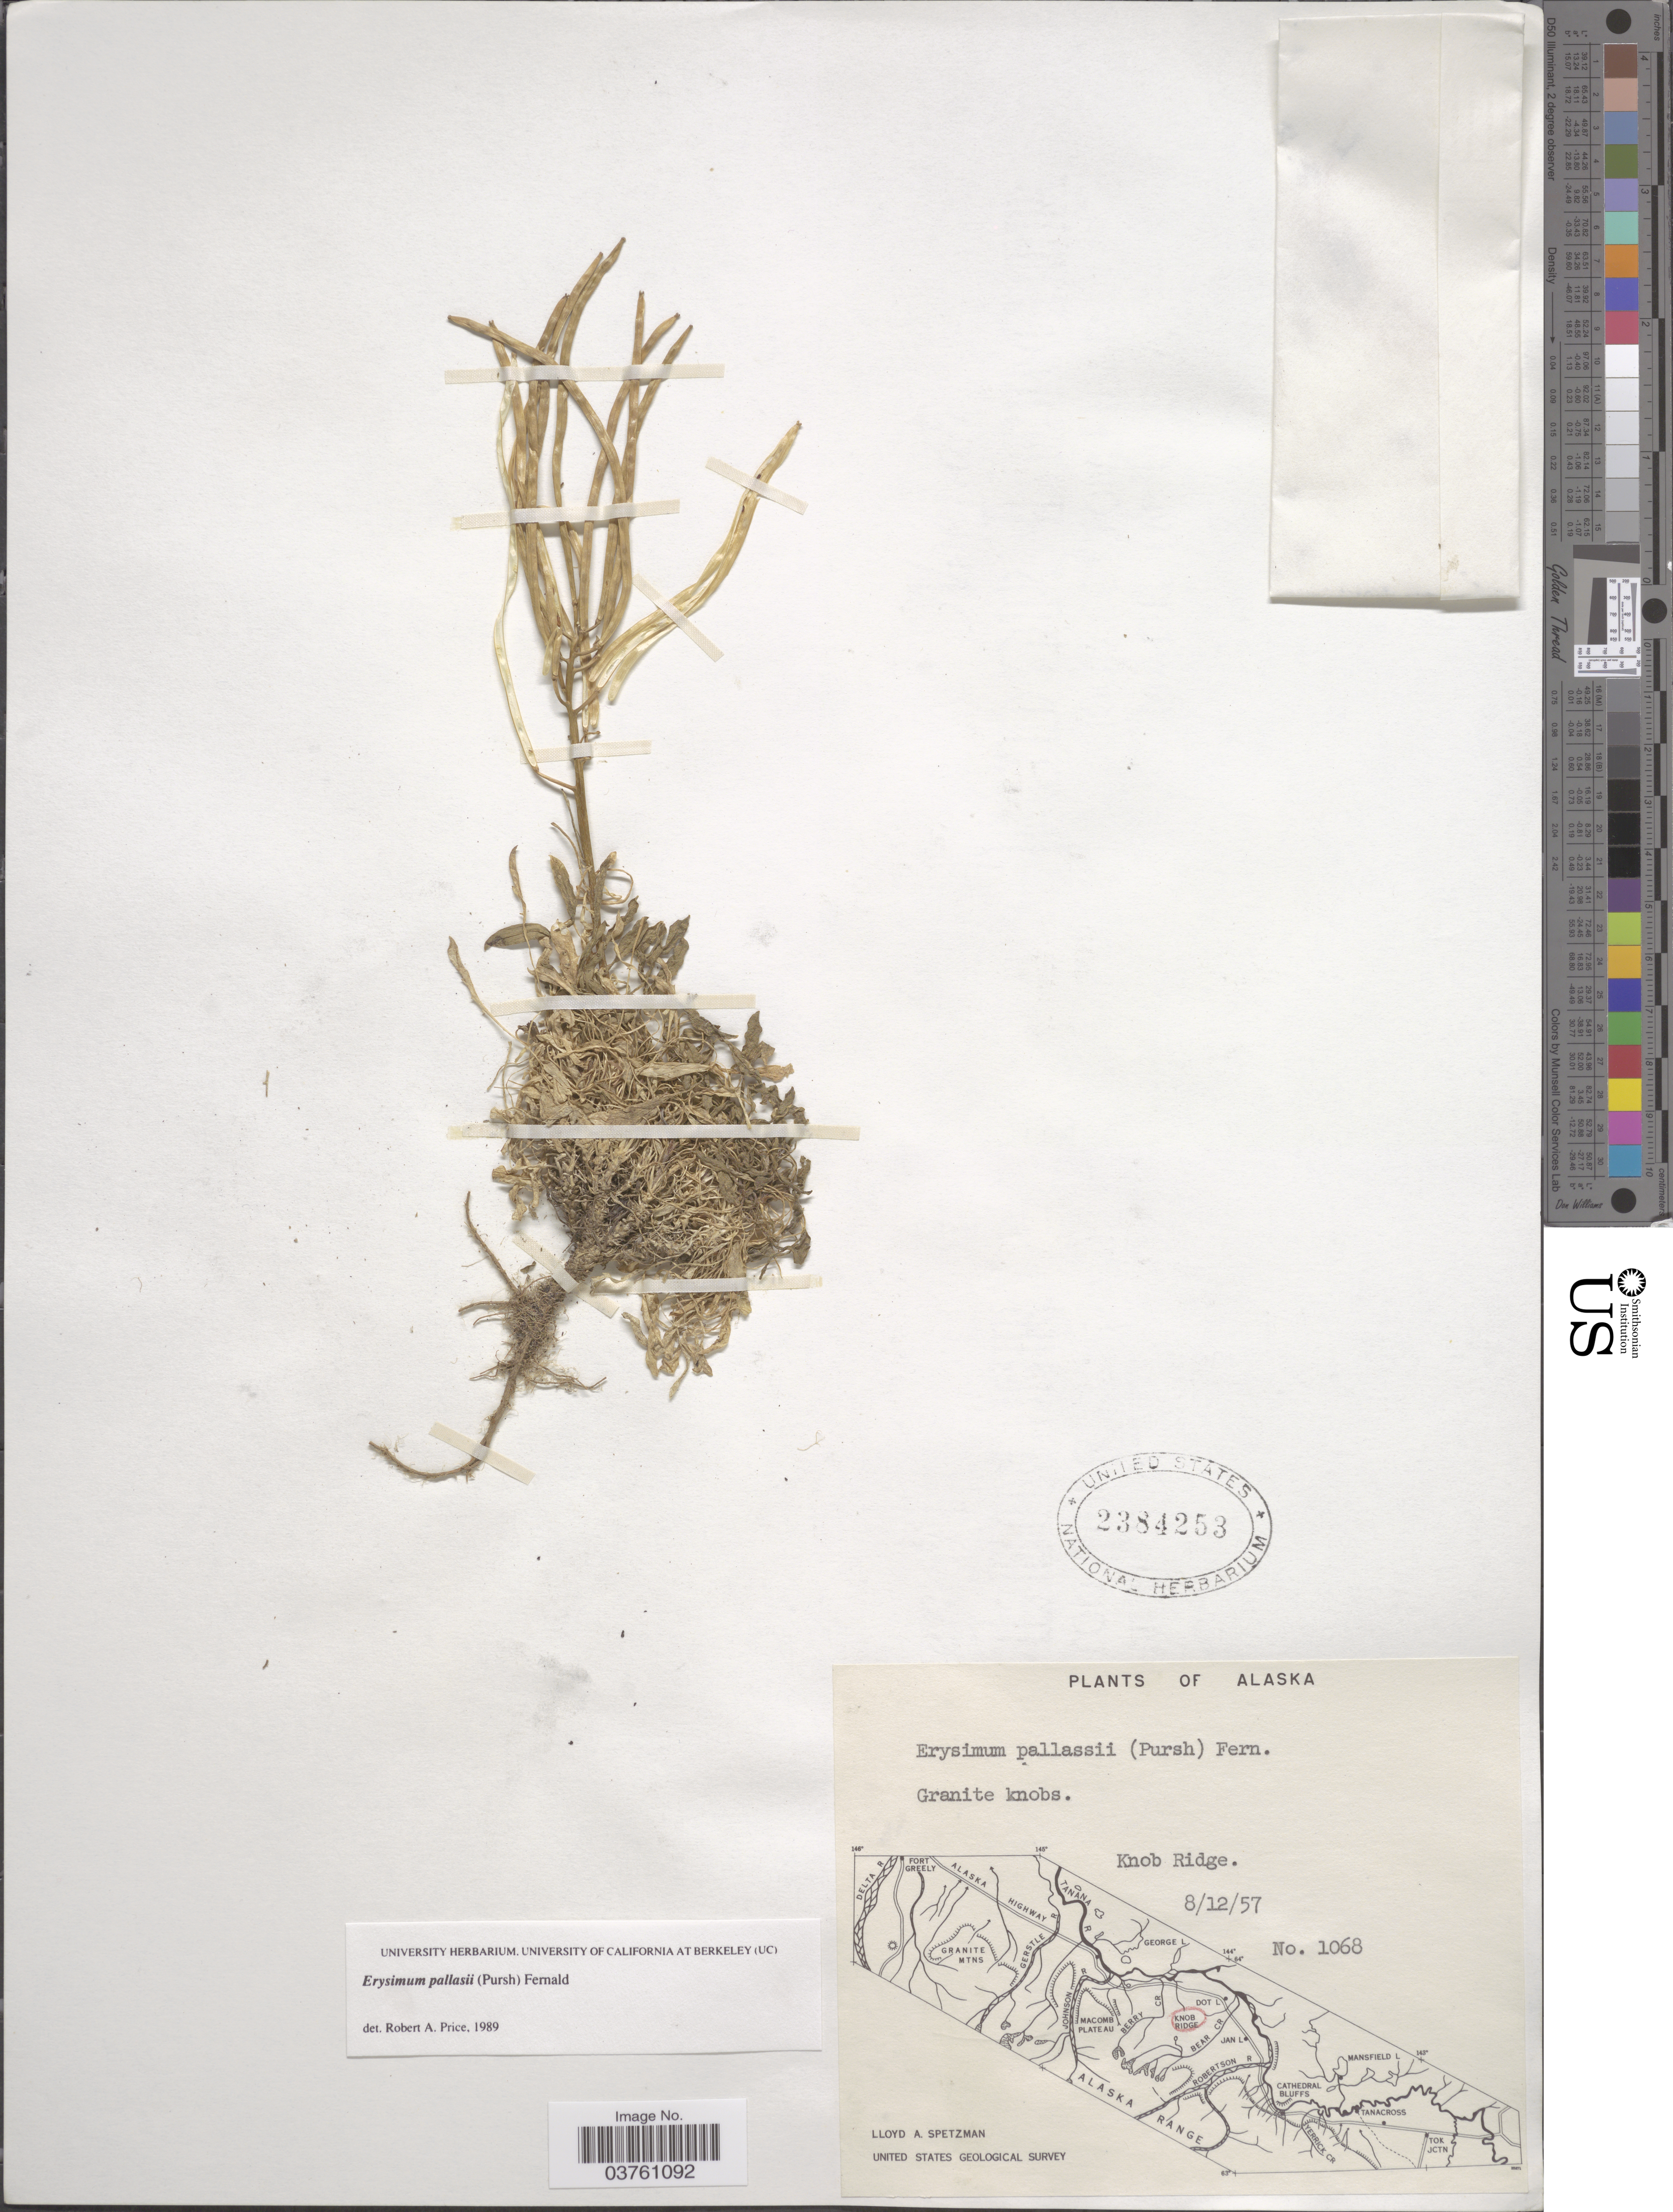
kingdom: Plantae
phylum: Tracheophyta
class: Magnoliopsida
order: Brassicales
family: Brassicaceae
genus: Erysimum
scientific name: Erysimum pallasii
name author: (Pursh) Fernald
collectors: L. Spetzman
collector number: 1068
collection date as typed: Transcribed d/m/y: 12/8/57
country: United States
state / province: Alaska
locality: Granite knobs. Knob Ridge.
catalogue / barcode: US 2384253